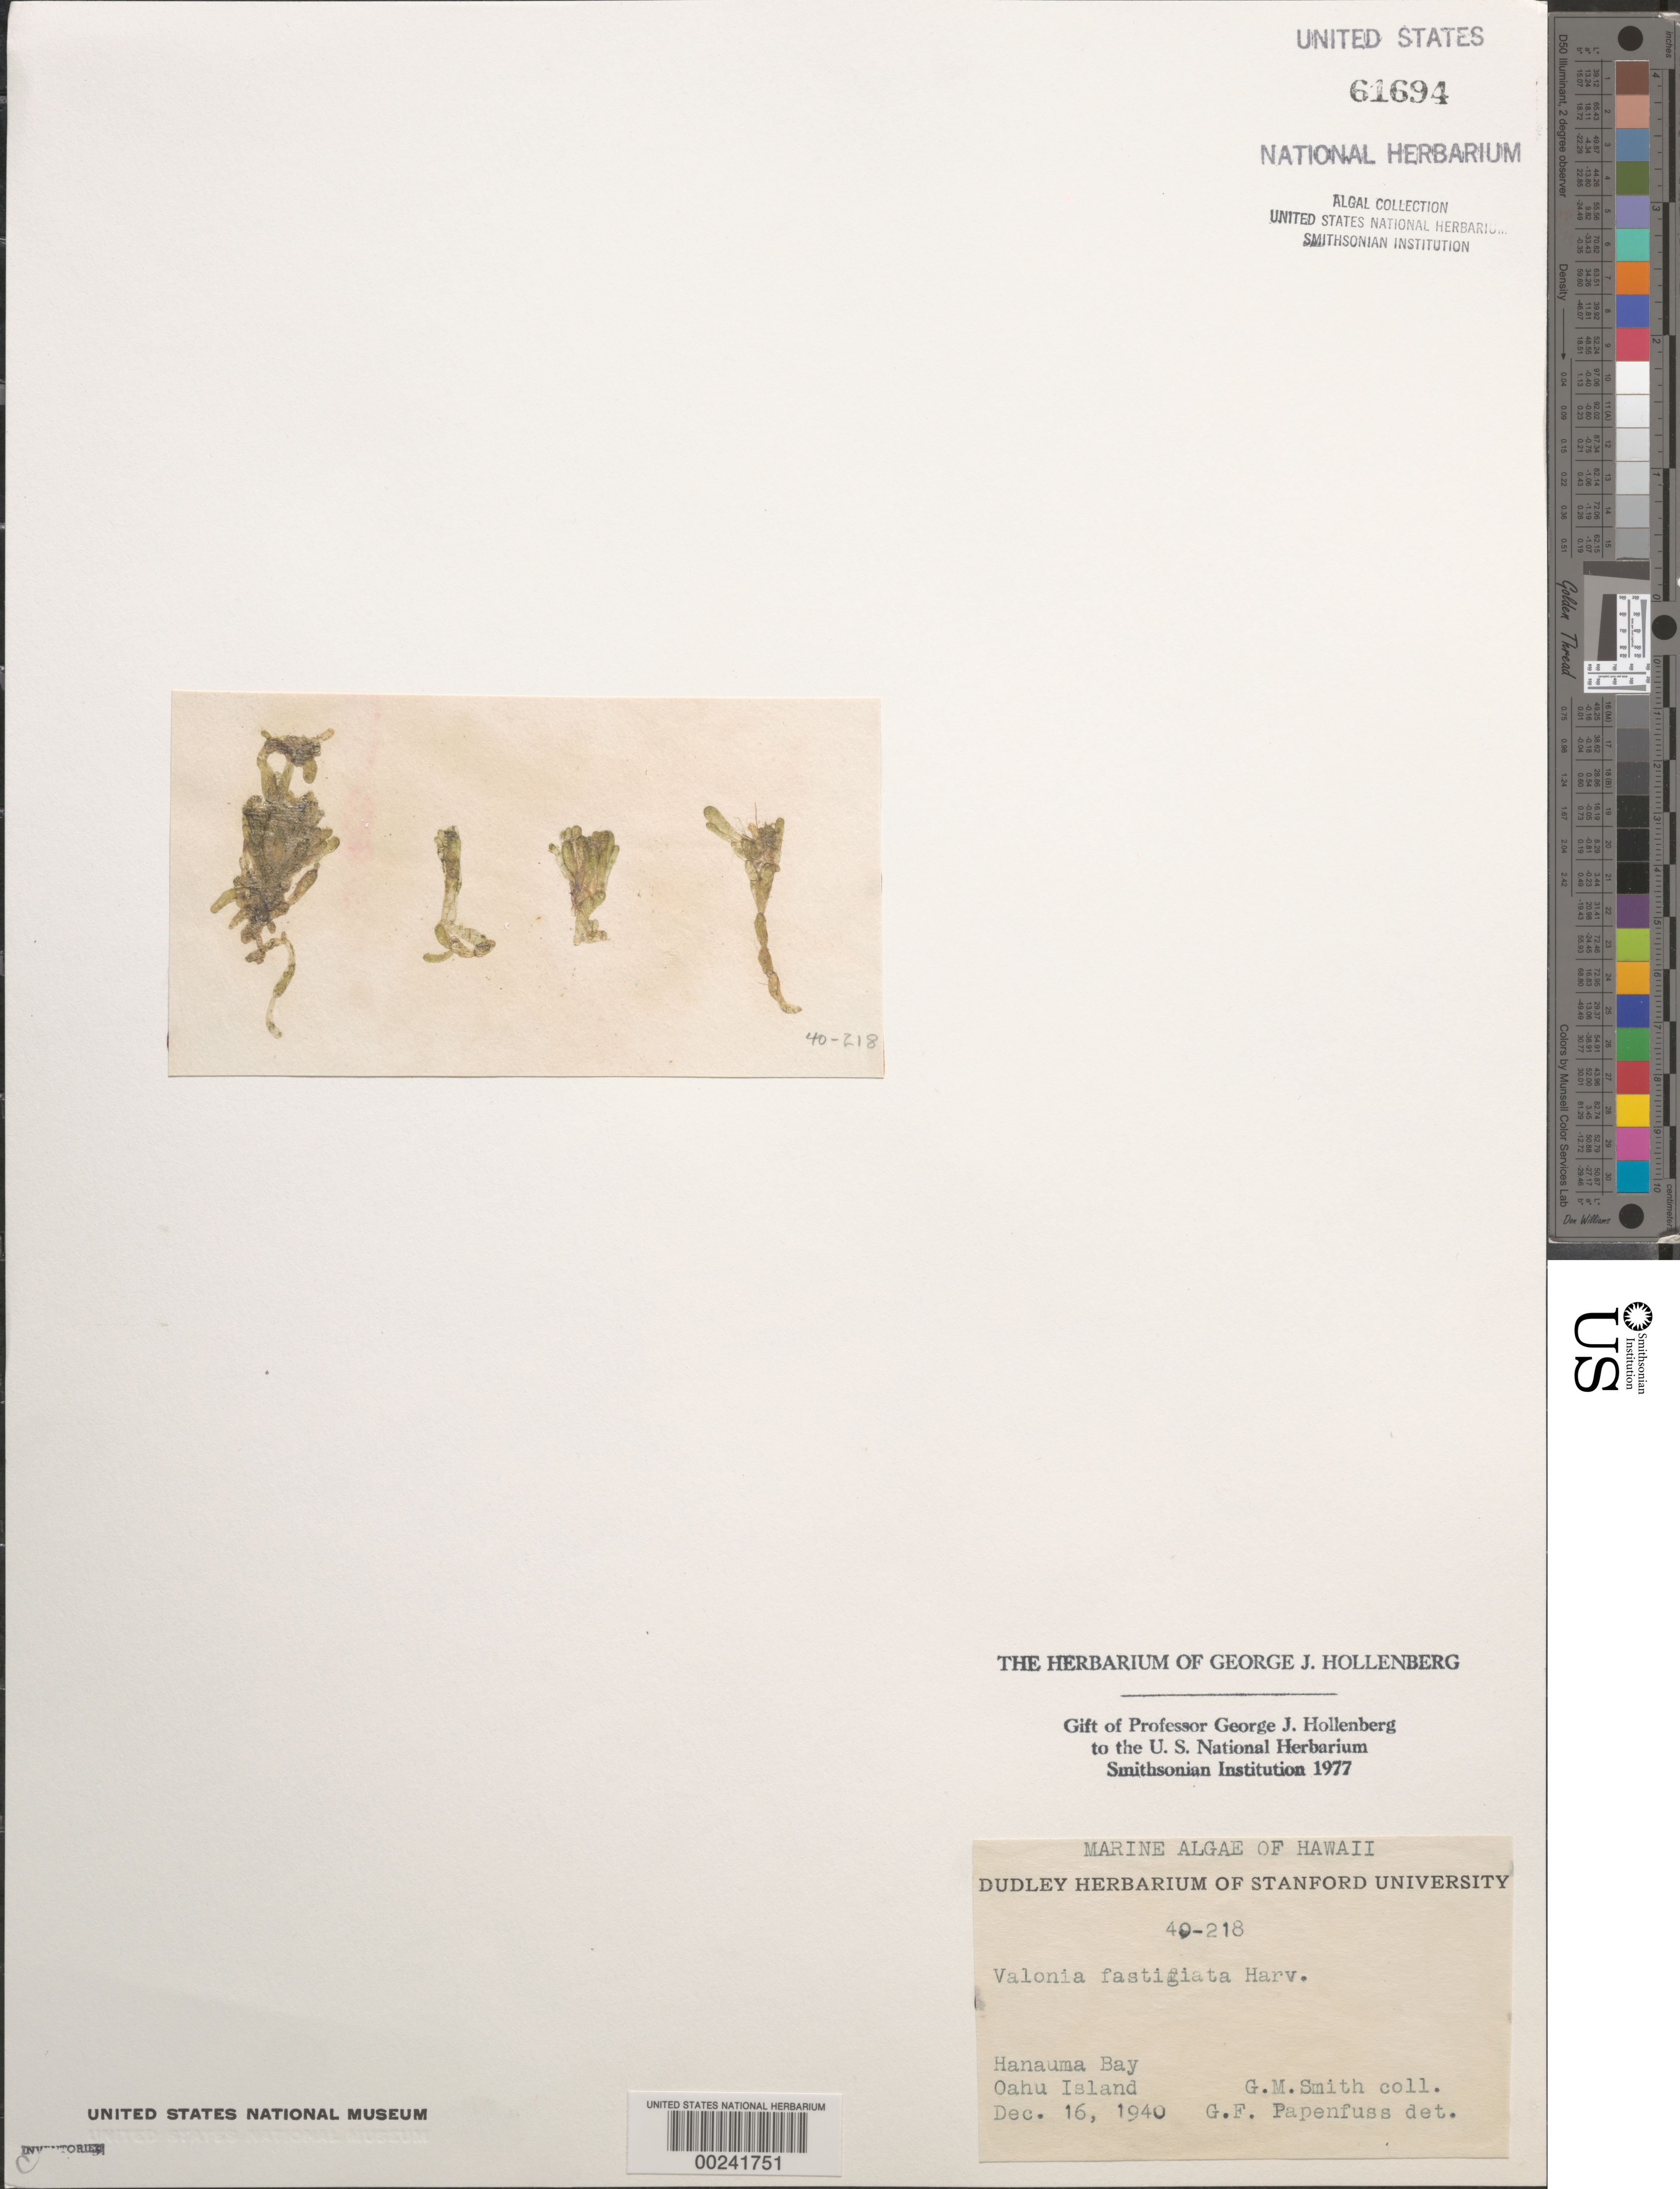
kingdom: Plantae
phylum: Chlorophyta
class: Ulvophyceae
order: Siphonocladales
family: Valoniaceae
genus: Valonia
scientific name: Valonia fastigiata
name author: Harv. ex J. Agardh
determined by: Papenfuss, George F.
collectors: G. M. Smith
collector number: Gms 40-218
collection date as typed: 16 Dec 1940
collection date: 1940-12-16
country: United States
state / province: Hawaii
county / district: Honolulu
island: Oahu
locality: Hanauma Bay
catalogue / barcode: US 61694